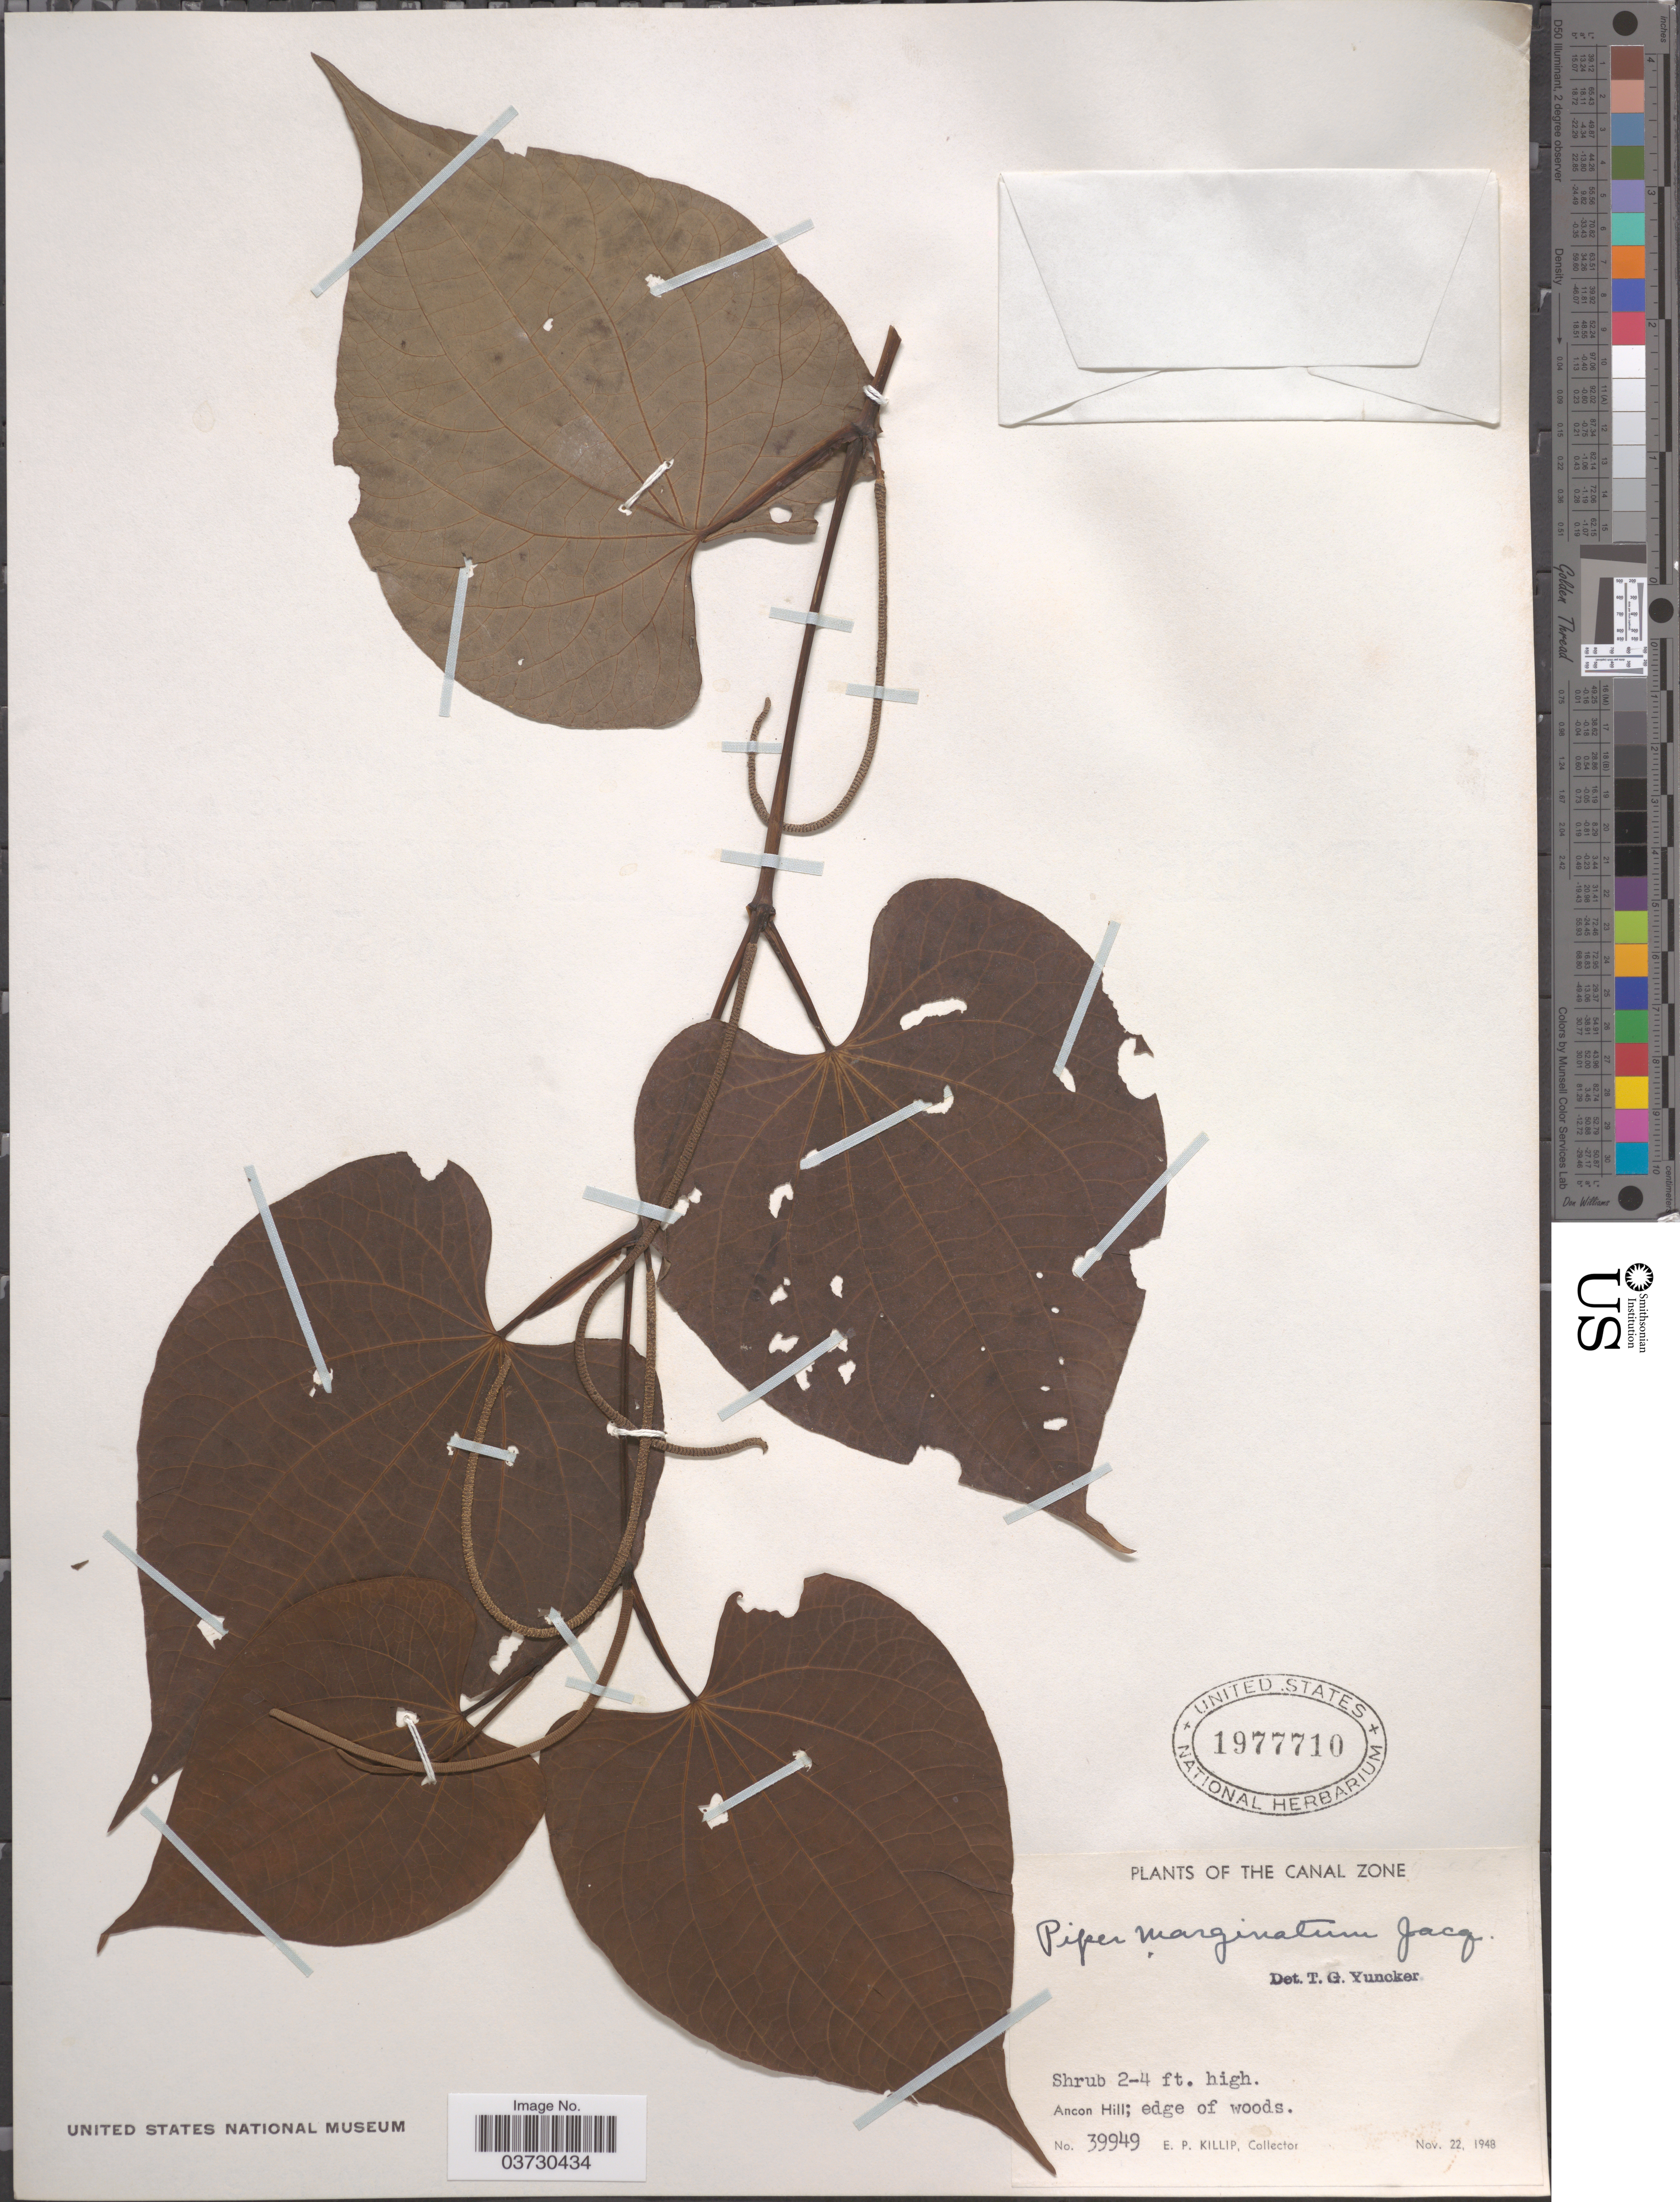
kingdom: Plantae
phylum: Tracheophyta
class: Magnoliopsida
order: Piperales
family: Piperaceae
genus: Piper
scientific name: Piper marginatum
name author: Jacq.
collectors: E. P. Killip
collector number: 39949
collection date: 1948-11-22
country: Panama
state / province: Colón / Panamá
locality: The Canal Zone. Ancon Hill.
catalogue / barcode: US 1977710